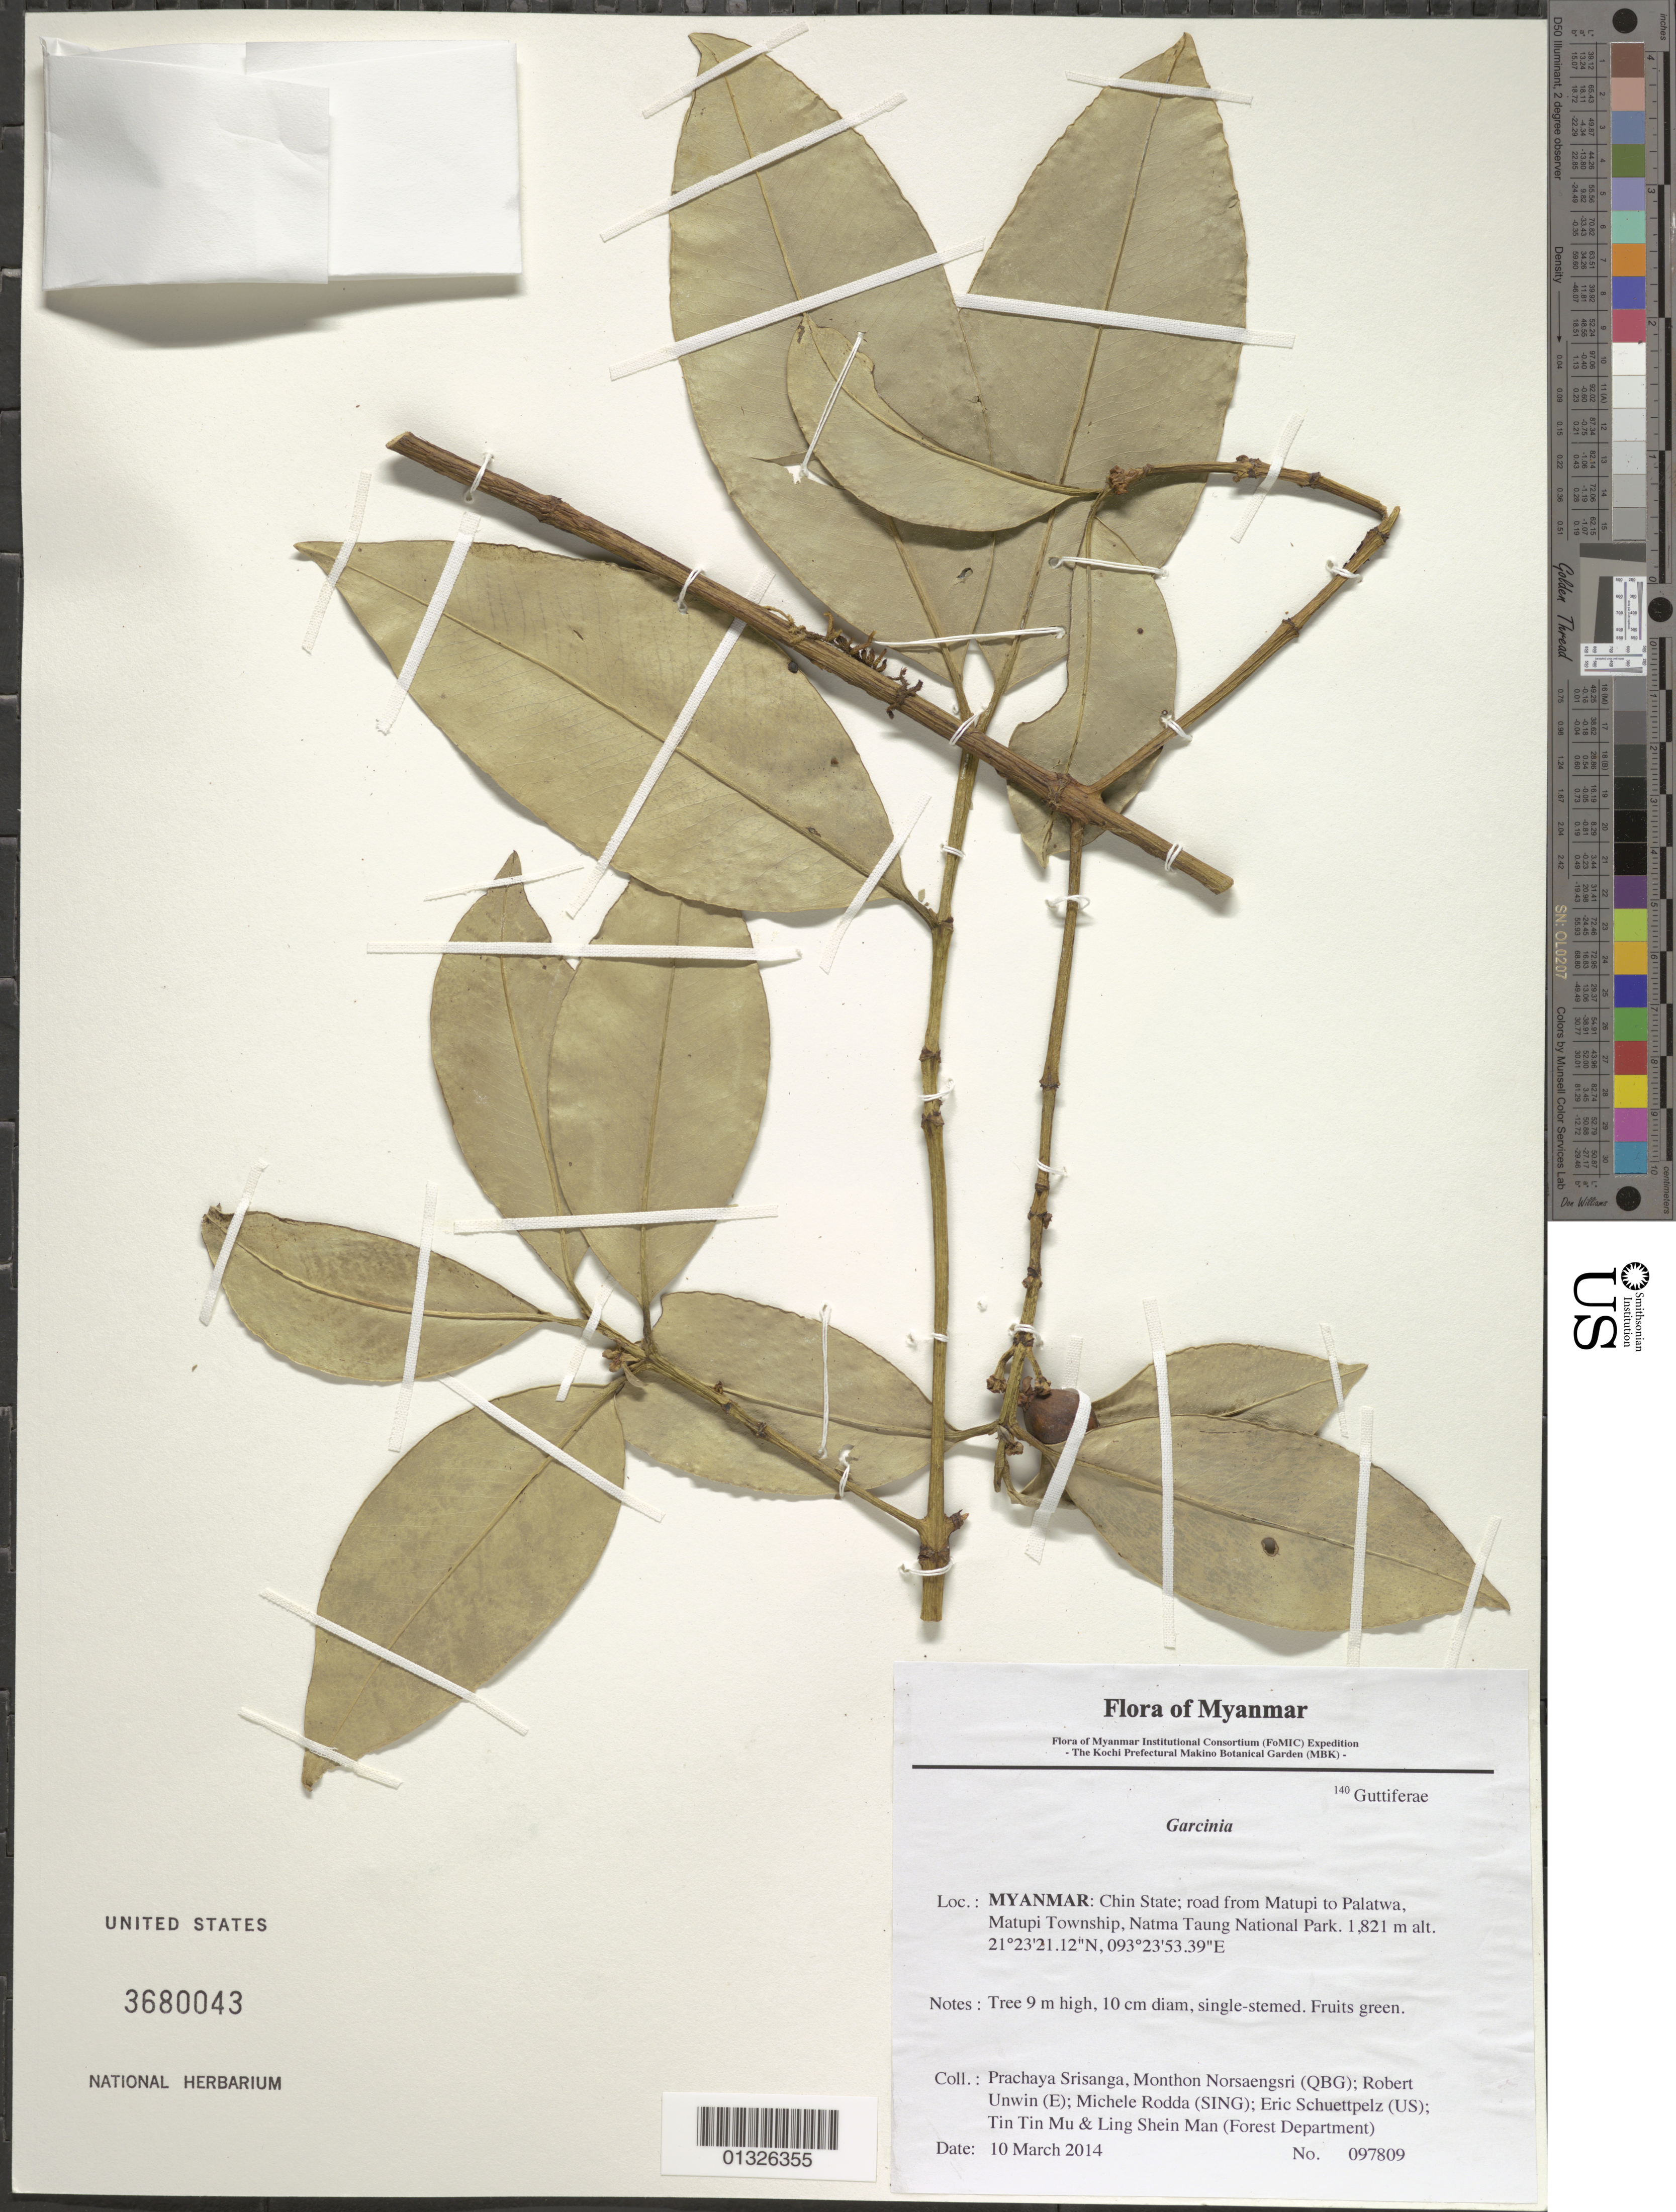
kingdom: Plantae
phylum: Tracheophyta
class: Magnoliopsida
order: Malpighiales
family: Clusiaceae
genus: Garcinia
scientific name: Garcinia sp.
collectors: P. Srisanga, M. Norsaengsri, R. Unwin, M. Rodda, E. Schuettpelz, Tin Tin Mu & Ling Shein Man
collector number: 97809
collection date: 2014-03-10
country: Myanmar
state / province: Chin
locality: Road from Matupi to Palatwa, Matupi Township, Natma Taung National Park.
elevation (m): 1821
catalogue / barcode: US 3680043